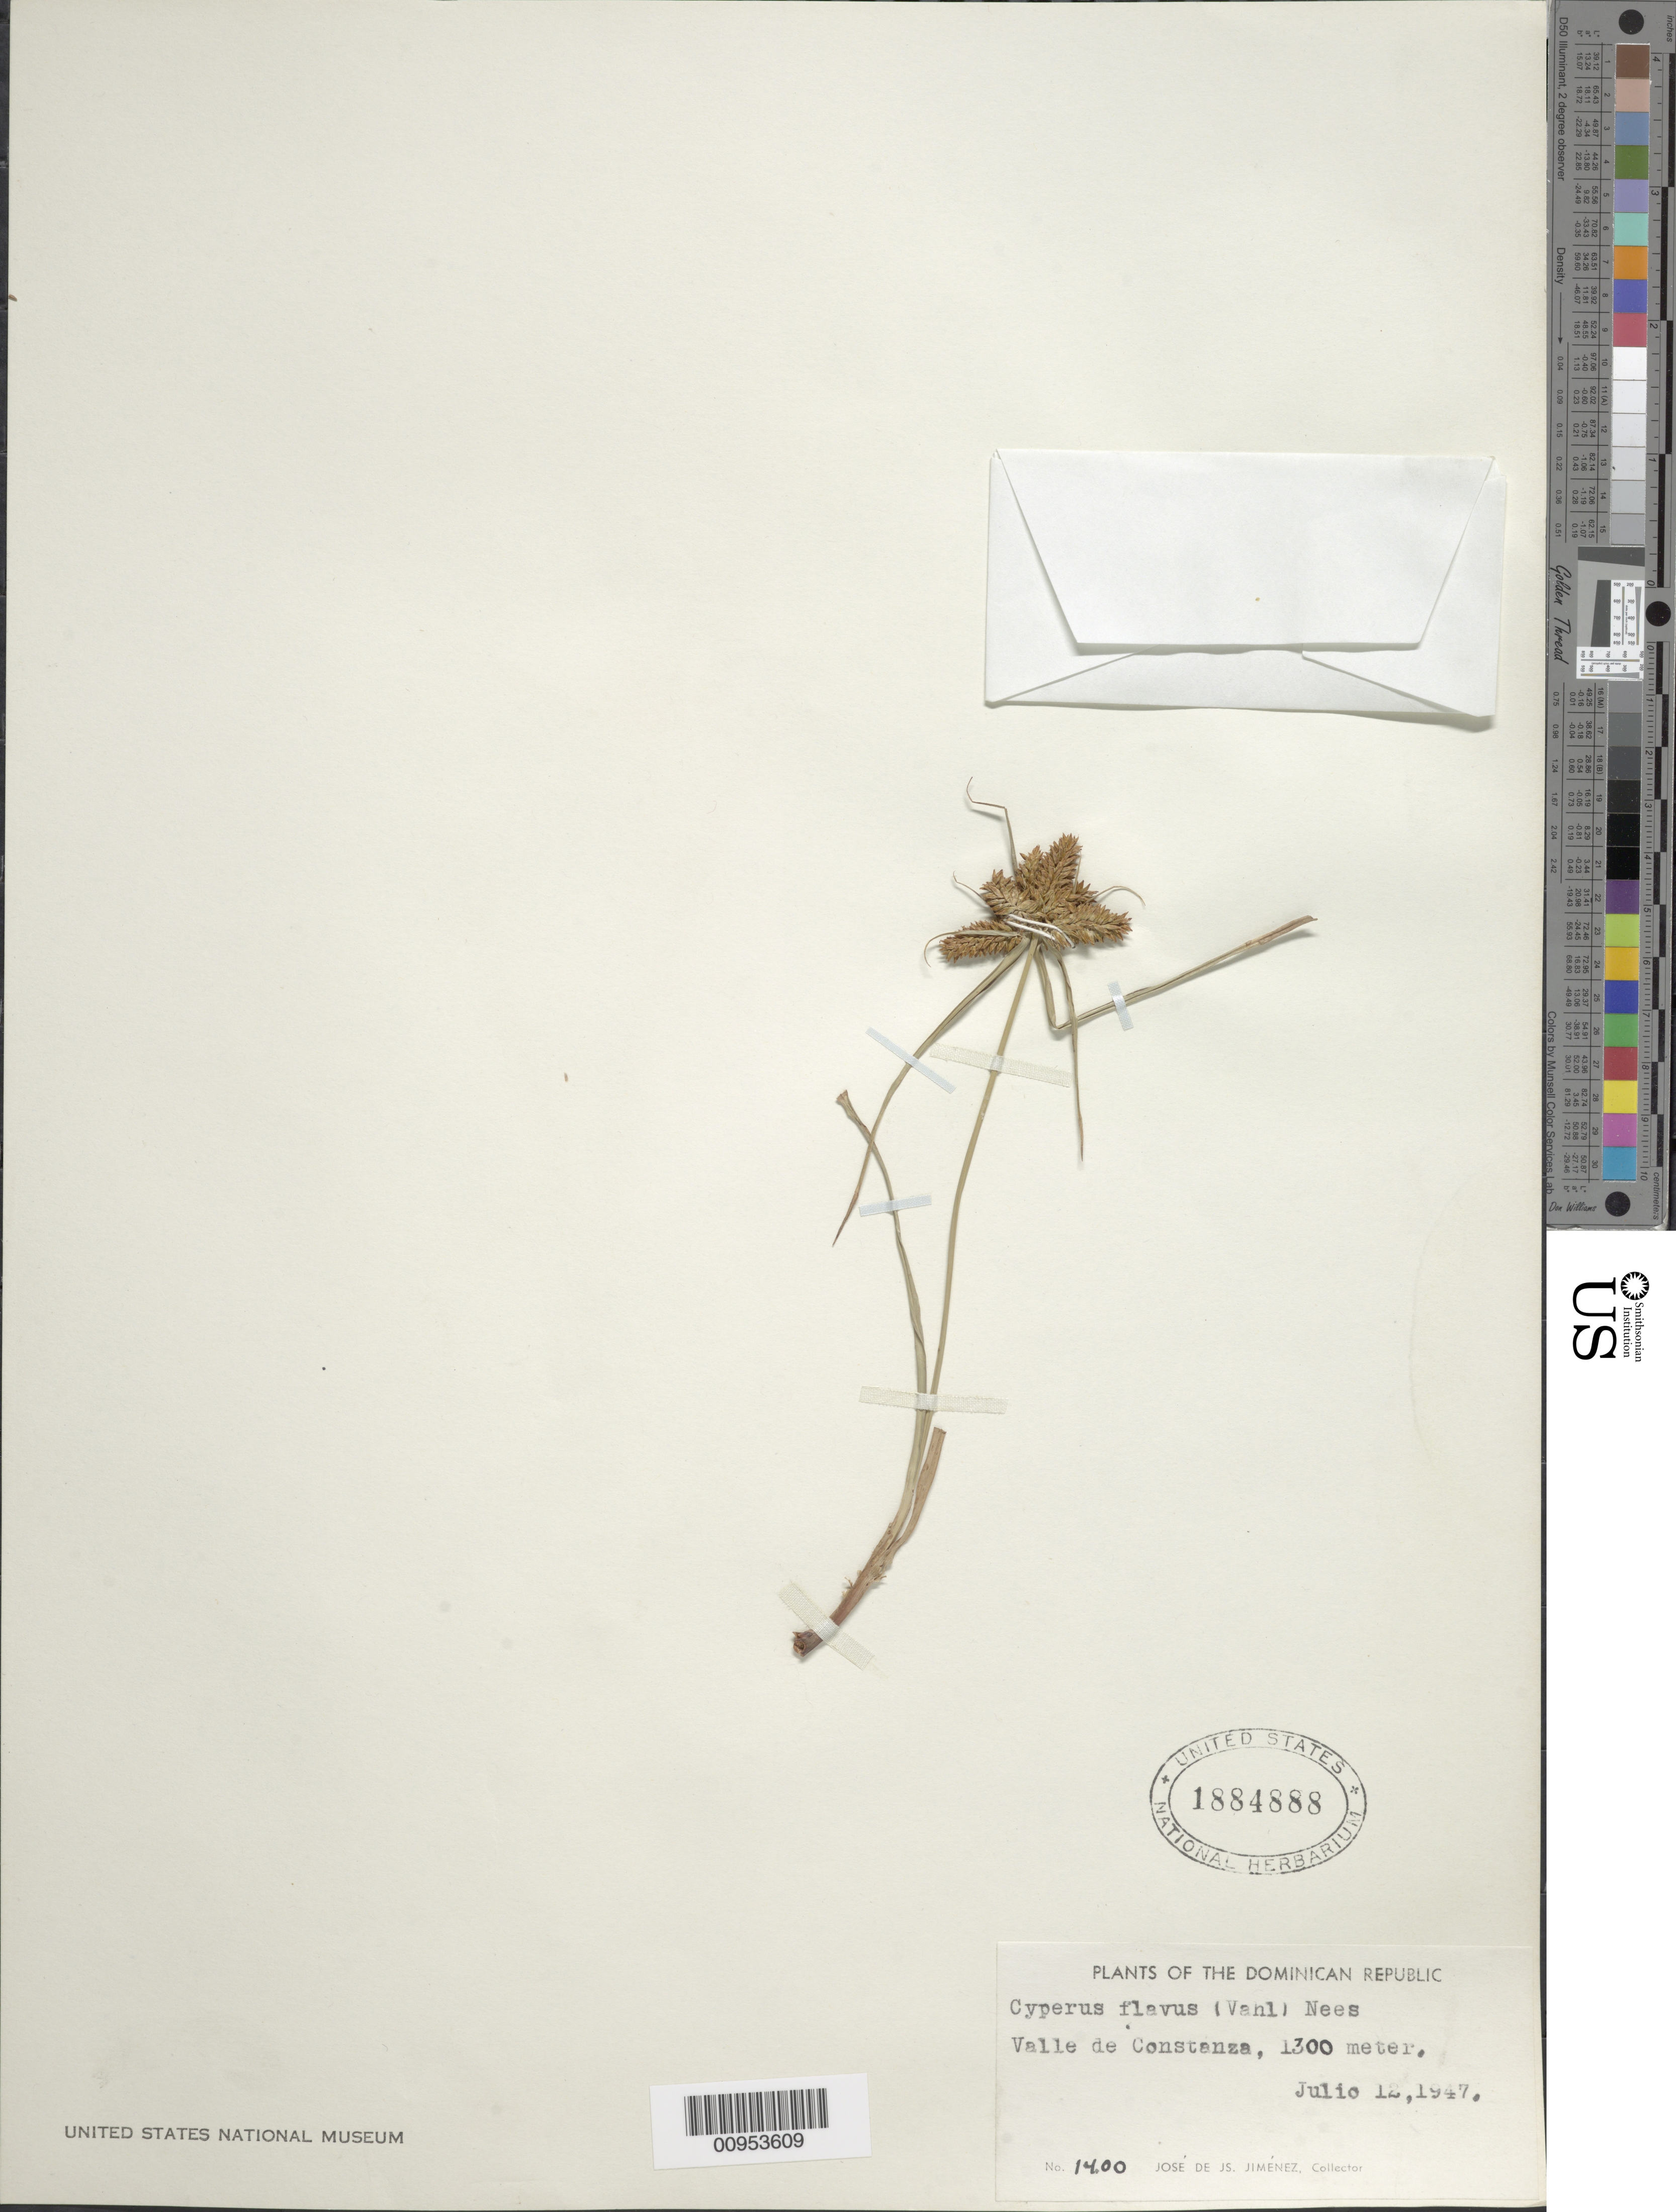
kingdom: Plantae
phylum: Tracheophyta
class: Liliopsida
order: Poales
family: Cyperaceae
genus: Cyperus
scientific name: Cyperus aggregatus var. aggregatus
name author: (Willd.) Endl.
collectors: J. J. Jiménez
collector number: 1400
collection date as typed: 12 Jul 1947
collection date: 1947-07-12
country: Dominican Republic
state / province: La Vega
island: Hispaniola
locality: Valle de Constanza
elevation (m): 1300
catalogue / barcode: US 1884888